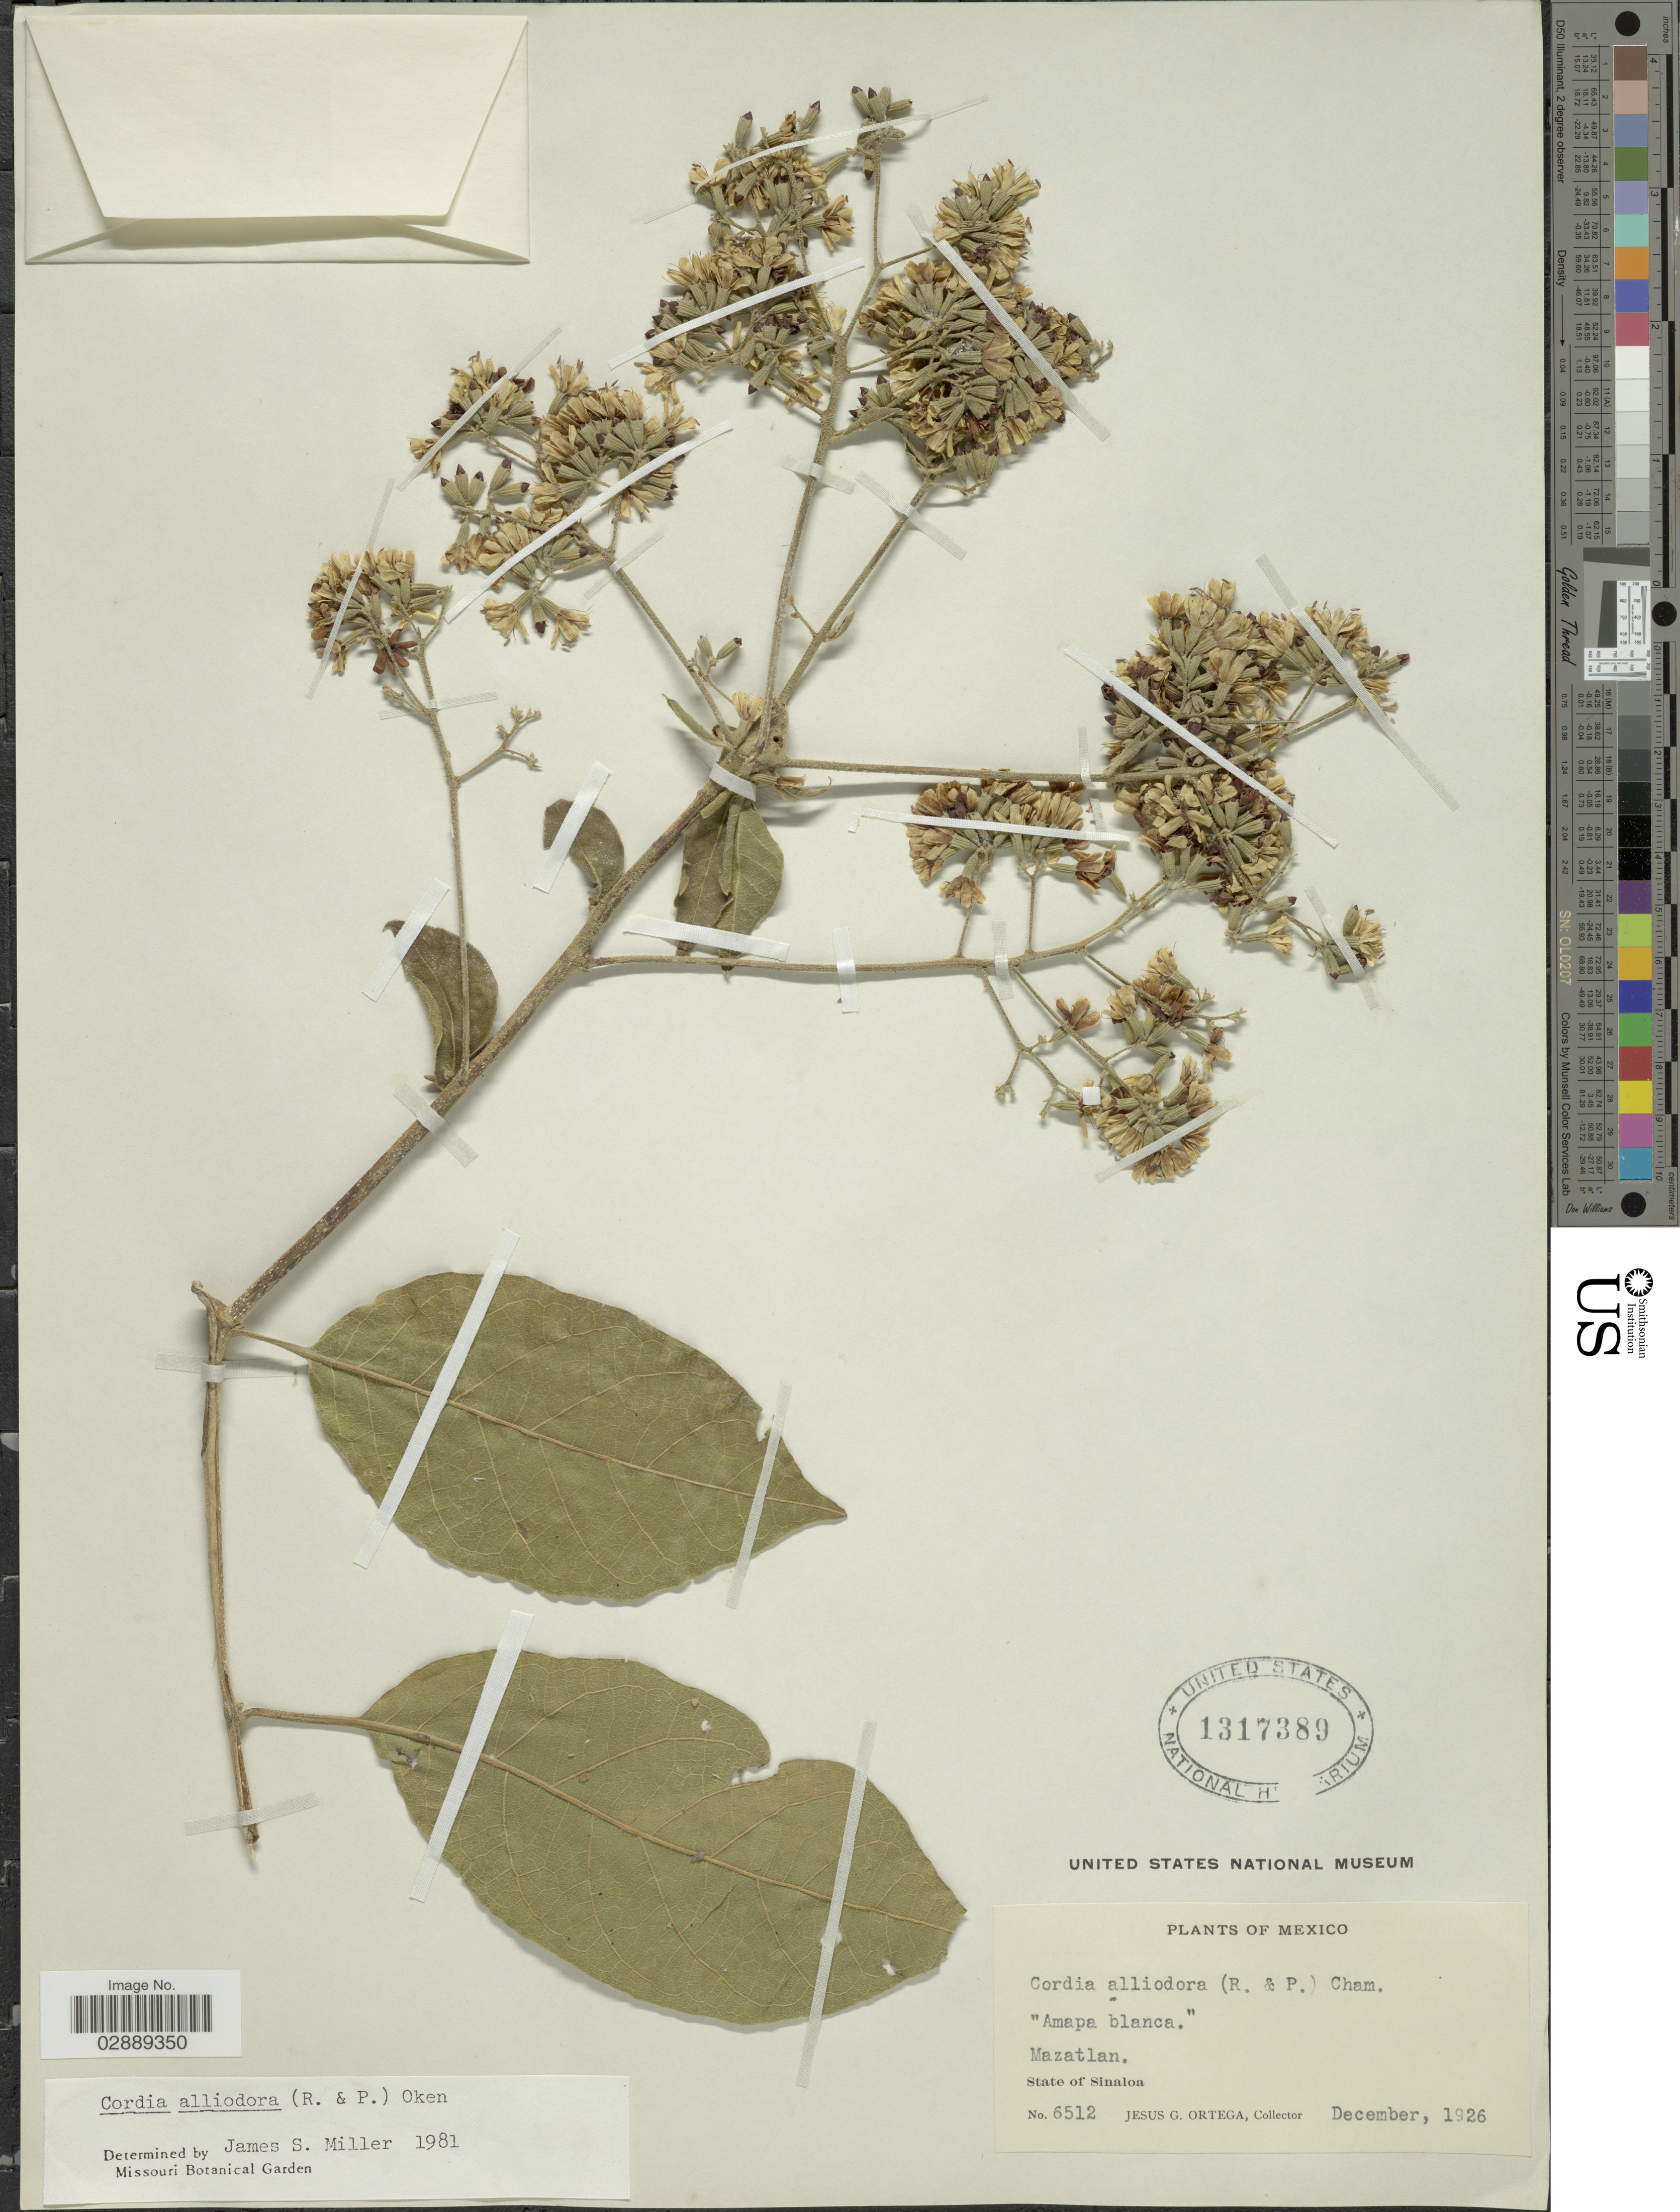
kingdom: Plantae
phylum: Tracheophyta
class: Magnoliopsida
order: Boraginales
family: Cordiaceae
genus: Cordia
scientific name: Cordia alliodora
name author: (Ruiz & Pav.) Oken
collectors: J. Ortega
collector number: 6512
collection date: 1926-12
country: Mexico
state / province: Sinaloa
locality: Mazatlan.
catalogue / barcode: US 1317389